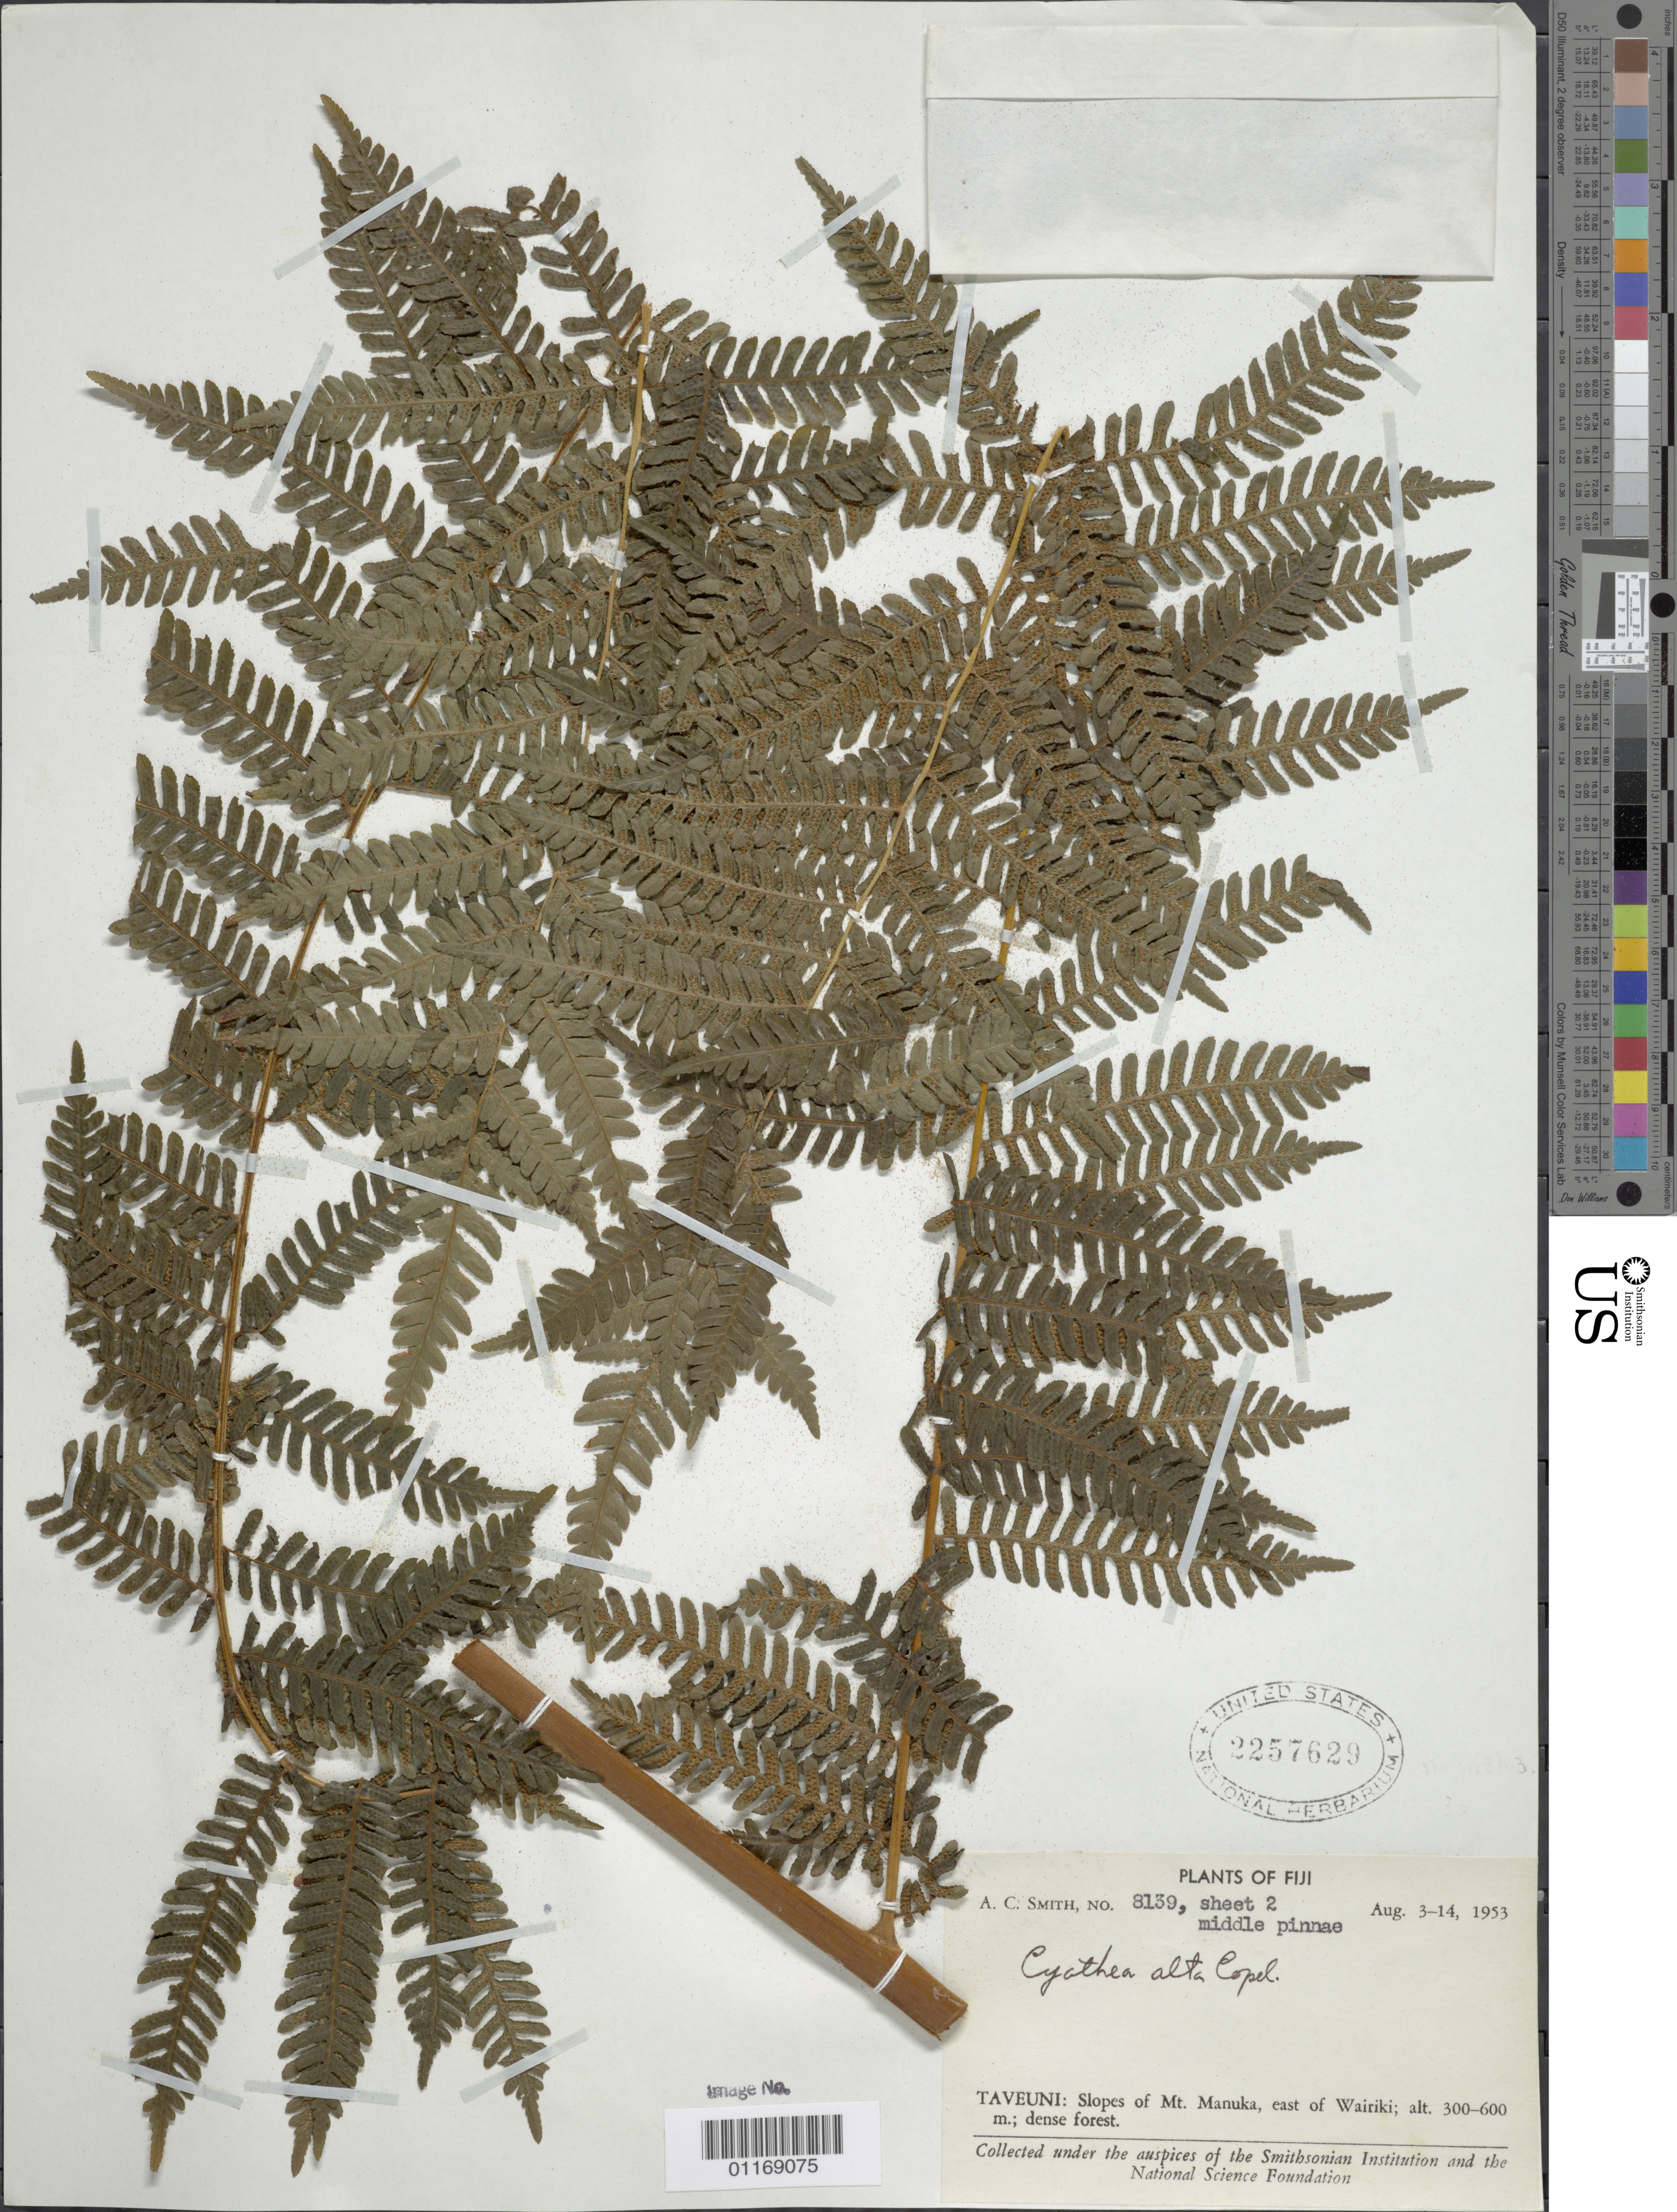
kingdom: Plantae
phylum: Tracheophyta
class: Polypodiopsida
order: Cyatheales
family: Cyatheaceae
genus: Alsophila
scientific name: Alsophila alta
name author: (Copel.) R.M. Tryon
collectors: A. C. Smith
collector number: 8139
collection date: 1953-08-03/1953-08-14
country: Fiji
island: Taveuni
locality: Taveuni: Slopes of Mt. Manuka, E of Wairiki.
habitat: Dense forest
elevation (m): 300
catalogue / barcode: US 2257629